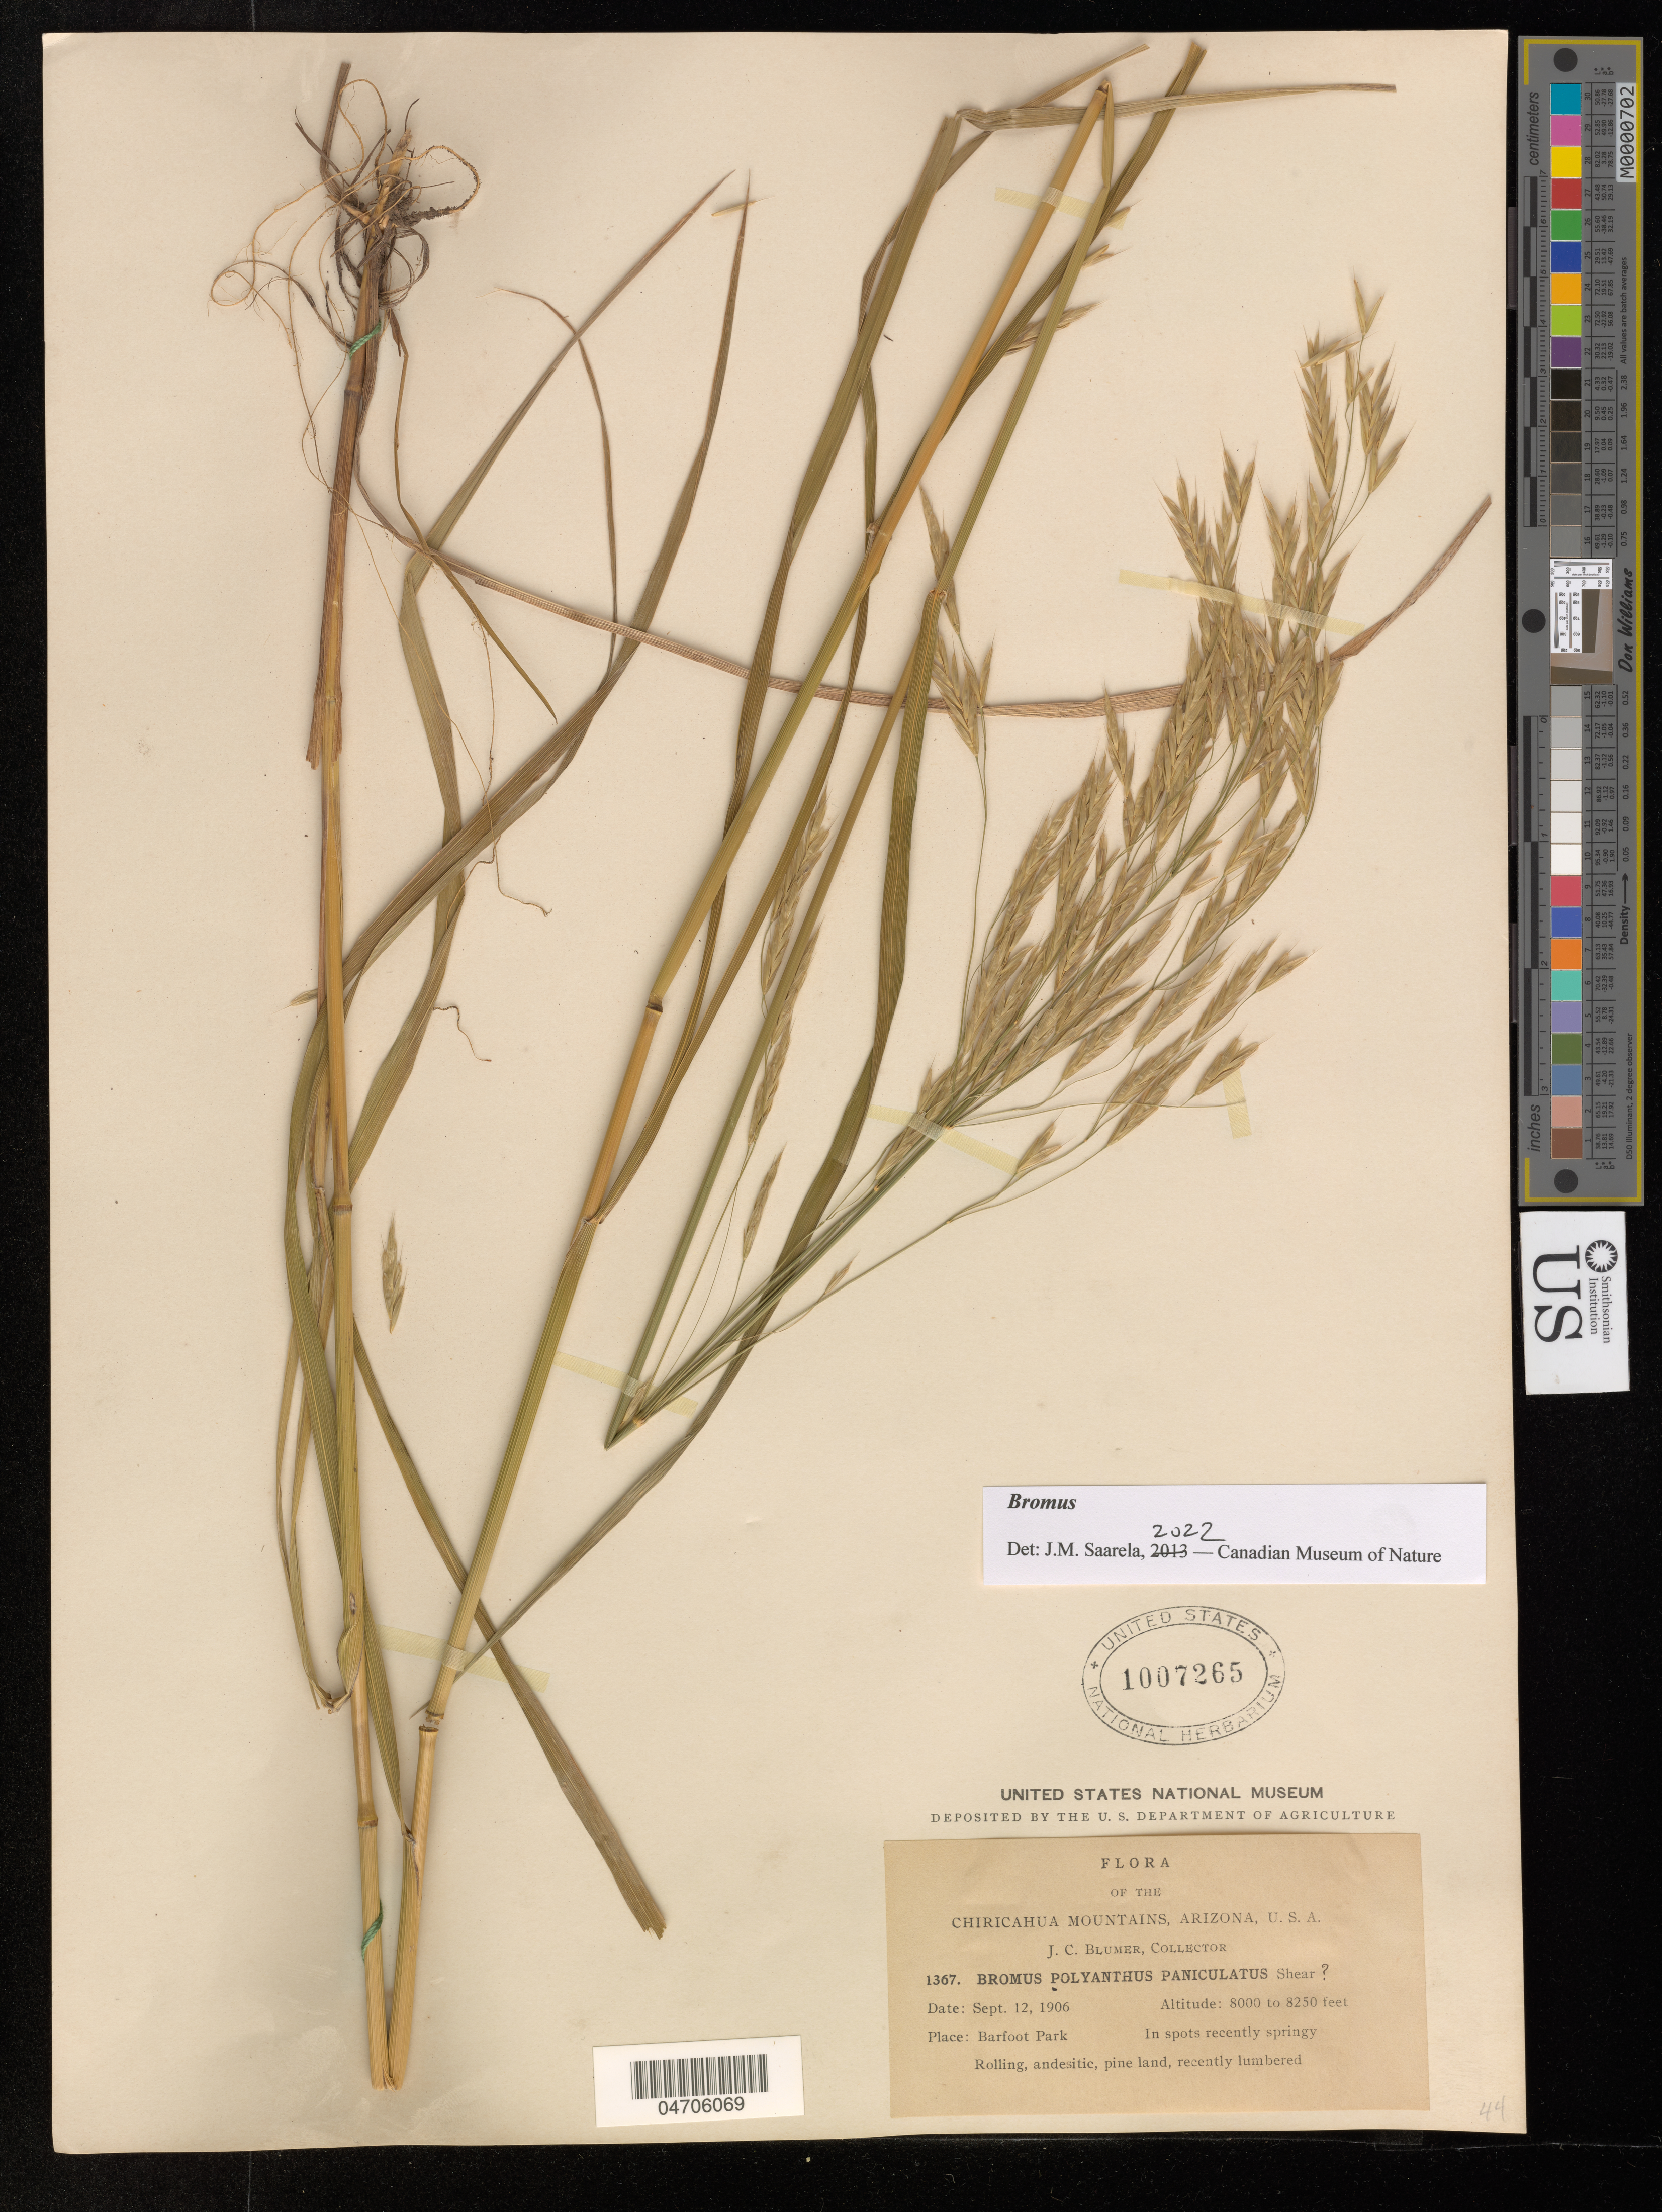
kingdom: Plantae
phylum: Tracheophyta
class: Liliopsida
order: Poales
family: Poaceae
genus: Bromus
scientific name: Bromus sp.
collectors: J. C. Blumer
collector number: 1367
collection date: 1906-09-12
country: United States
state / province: Arizona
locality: Chiricahua Mountains. Barfoot Park.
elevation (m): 2438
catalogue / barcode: US 1007265